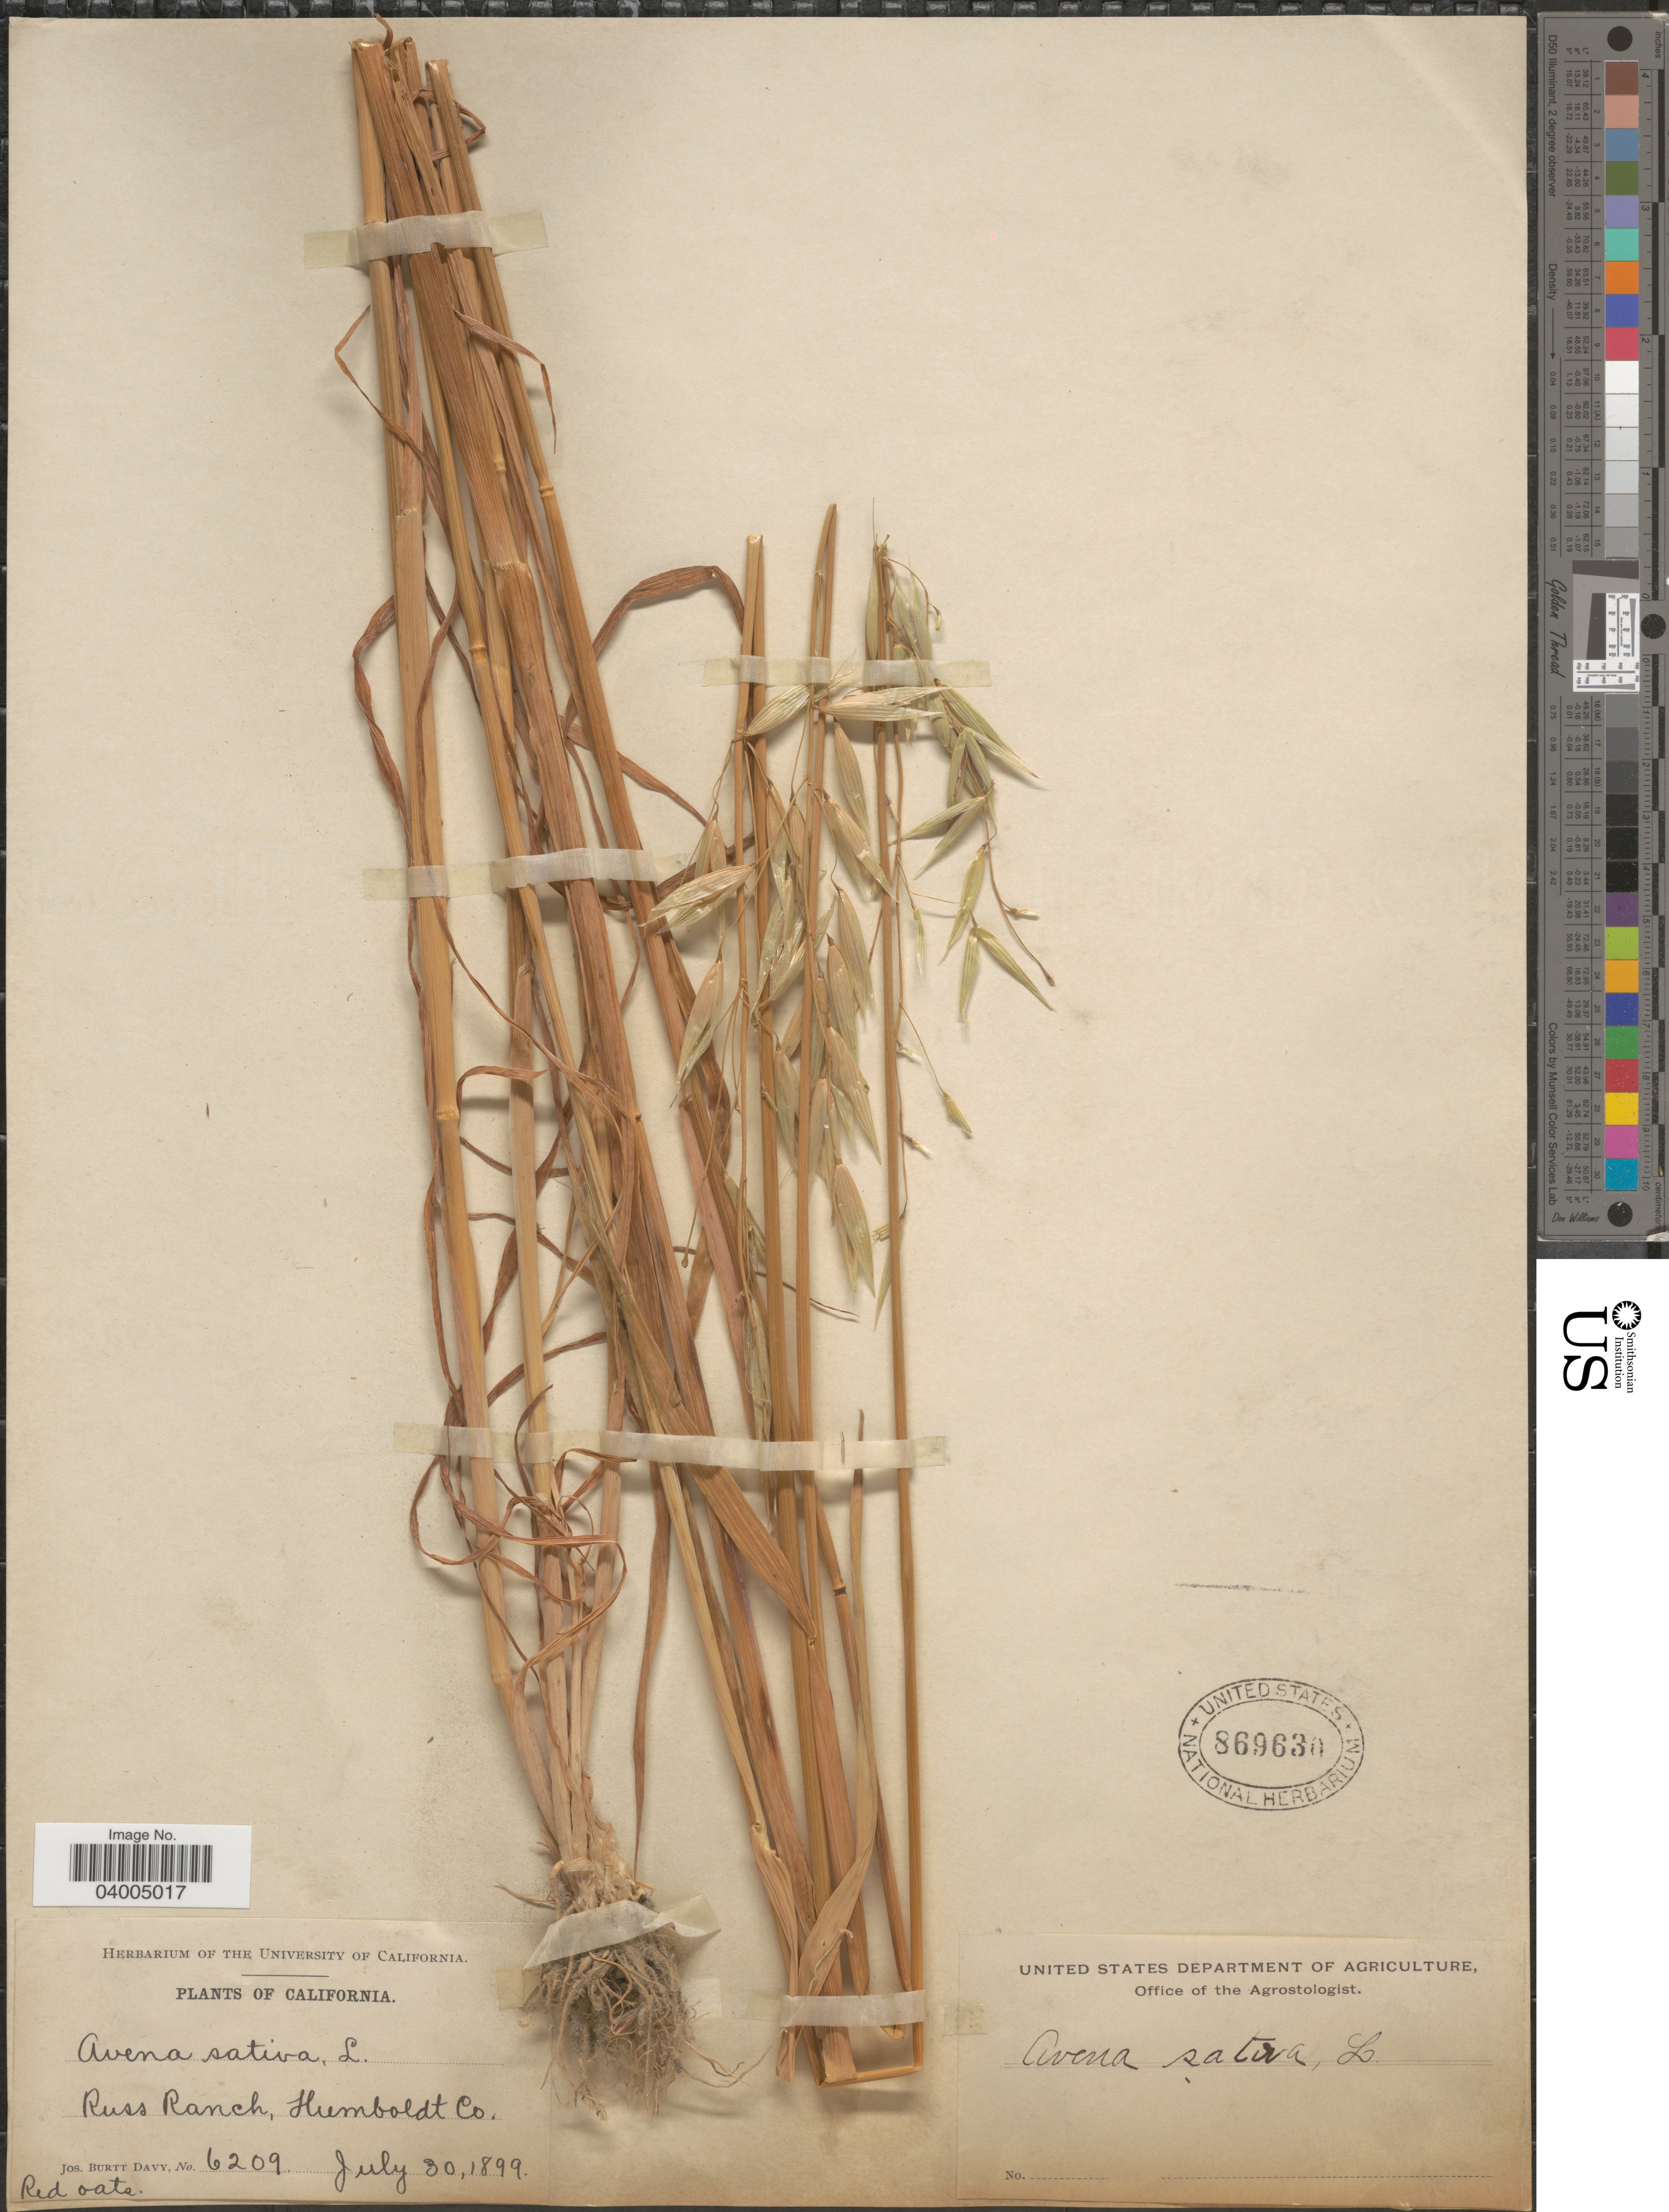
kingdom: Plantae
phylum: Tracheophyta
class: Liliopsida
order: Poales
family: Poaceae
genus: Avena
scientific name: Avena sativa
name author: L.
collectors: J. Burtt Davy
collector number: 6209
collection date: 1899-07-30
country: United States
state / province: California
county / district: Humboldt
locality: Russ Ranch, Humboldt Co.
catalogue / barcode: US 869630